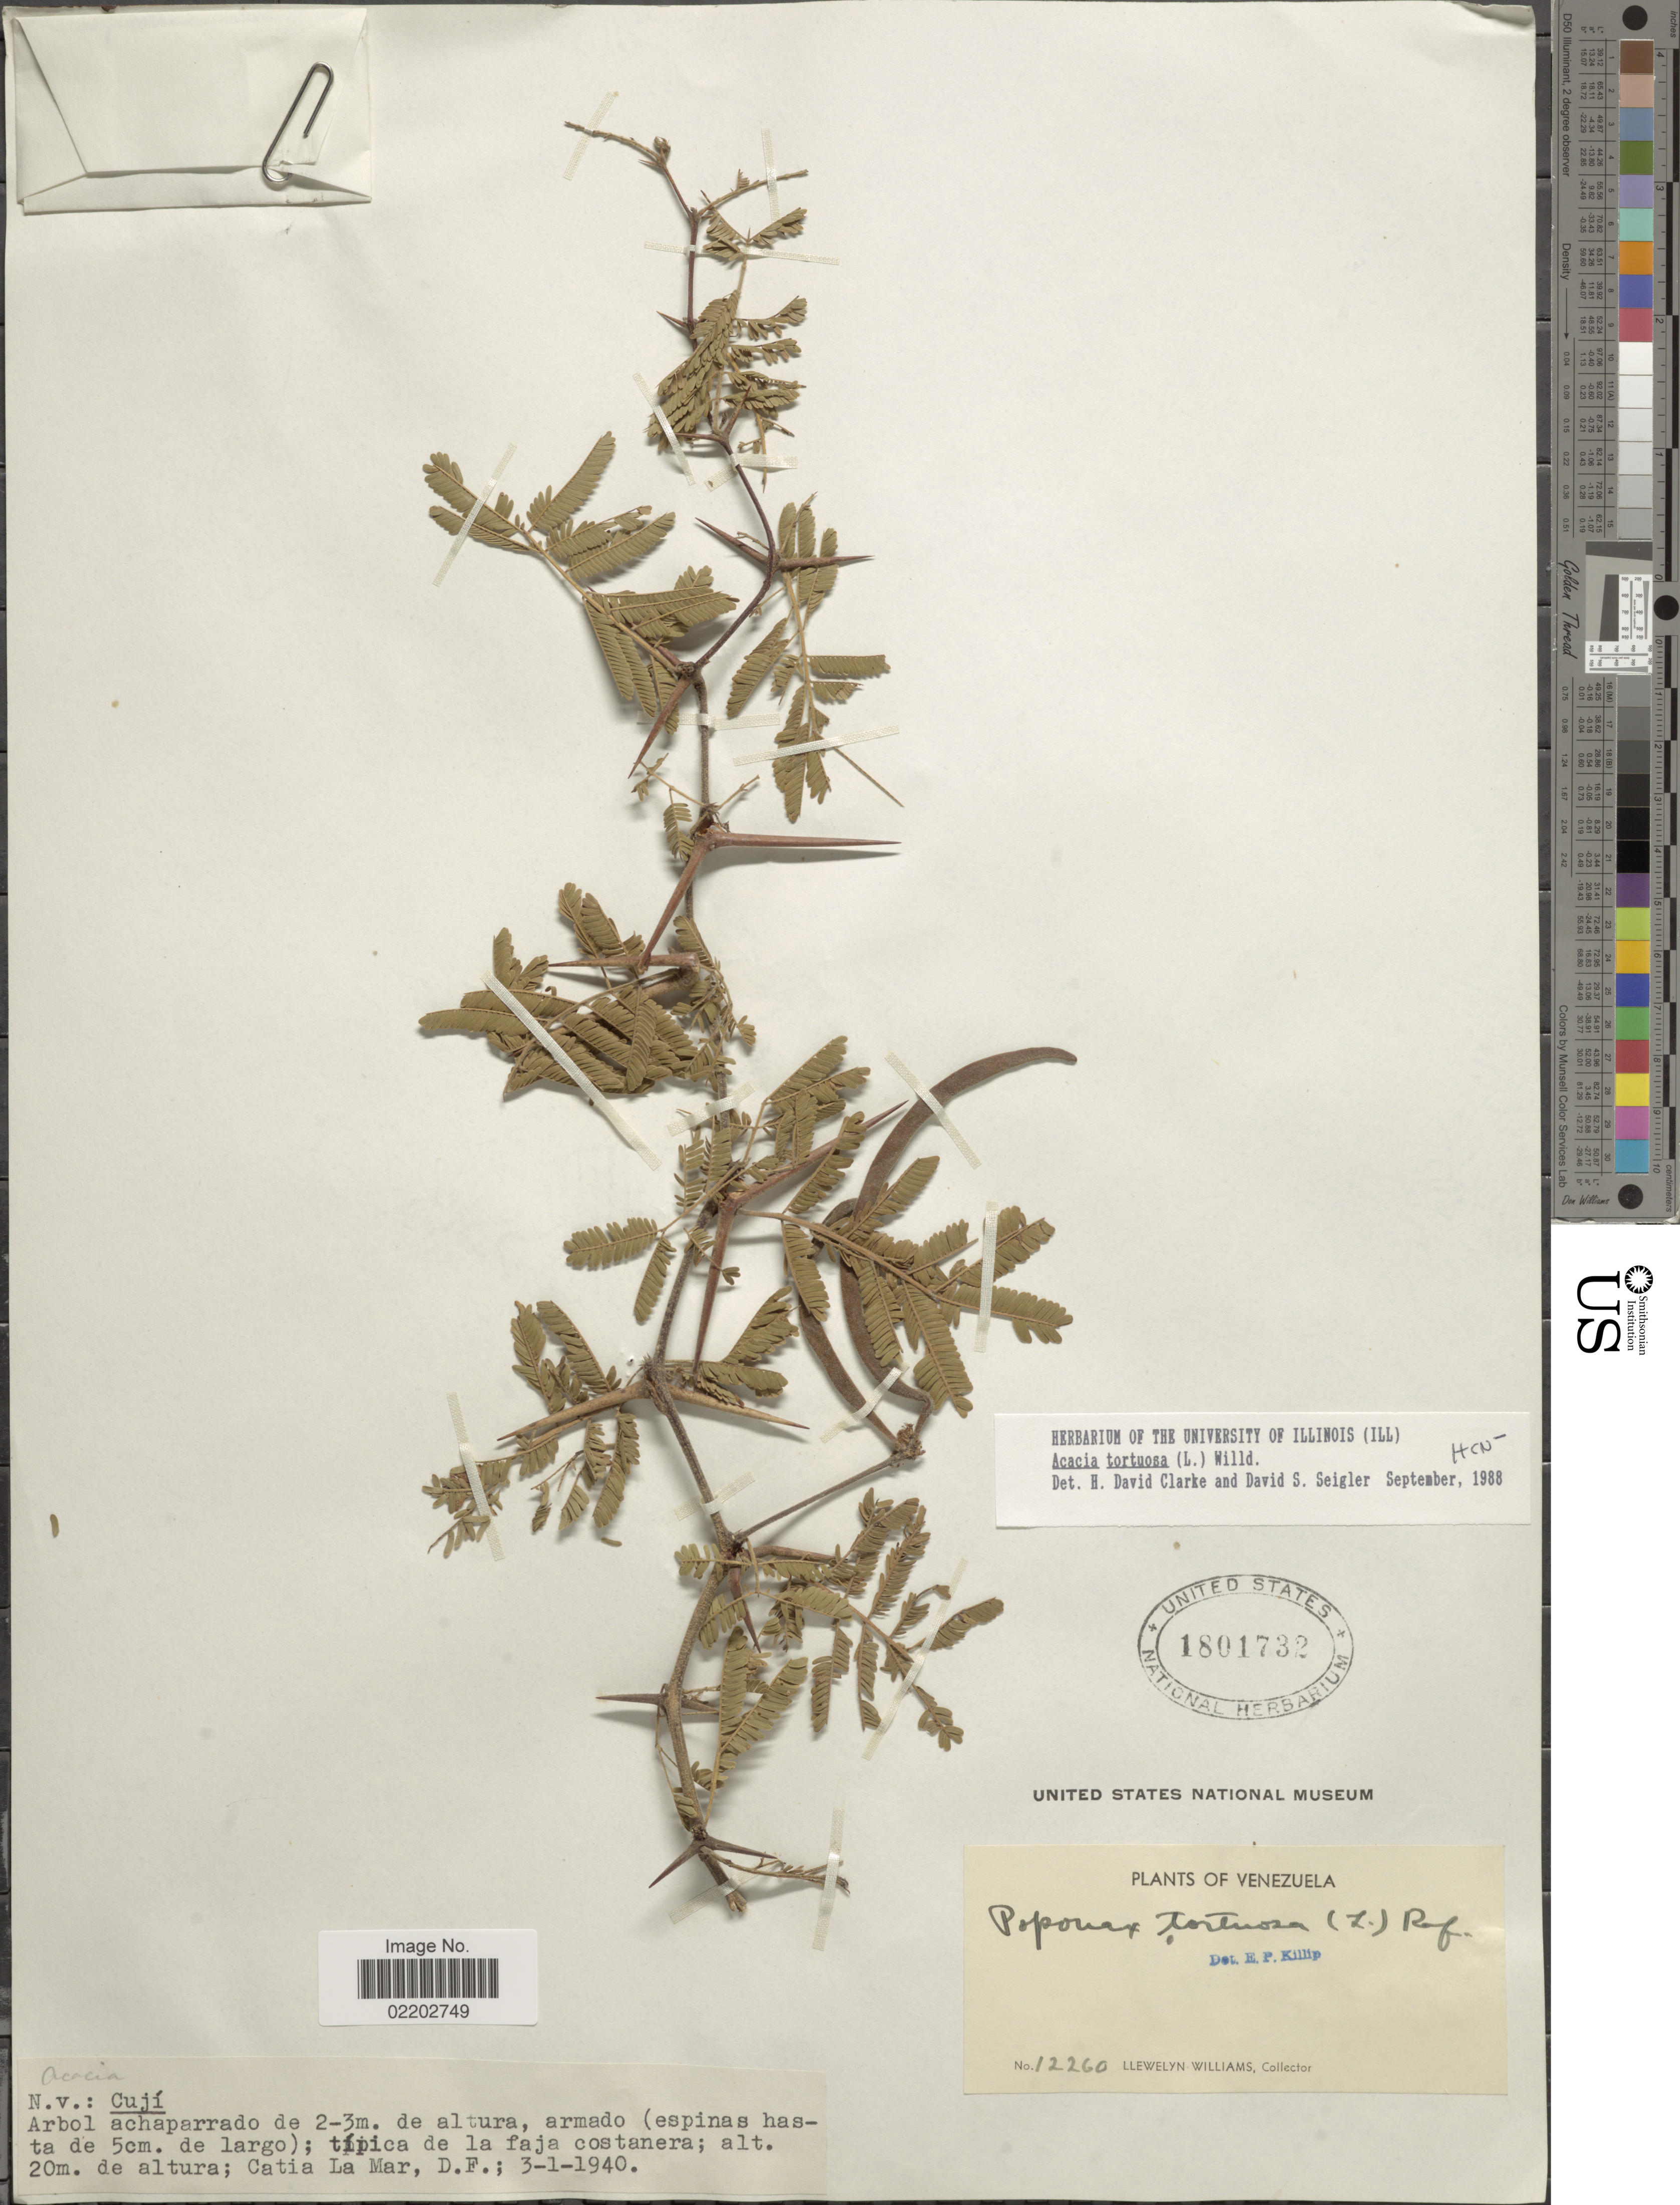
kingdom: Plantae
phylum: Tracheophyta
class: Magnoliopsida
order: Fabales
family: Fabaceae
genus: Vachellia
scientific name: Vachellia tortuosa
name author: (L.) Seigler & Ebinger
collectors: Ll. Williams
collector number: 12260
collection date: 1940-01-03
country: Venezuela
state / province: Distrito Federal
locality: Típica de la faja costanera, Catia La Mar, D.F.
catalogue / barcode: US 1801732